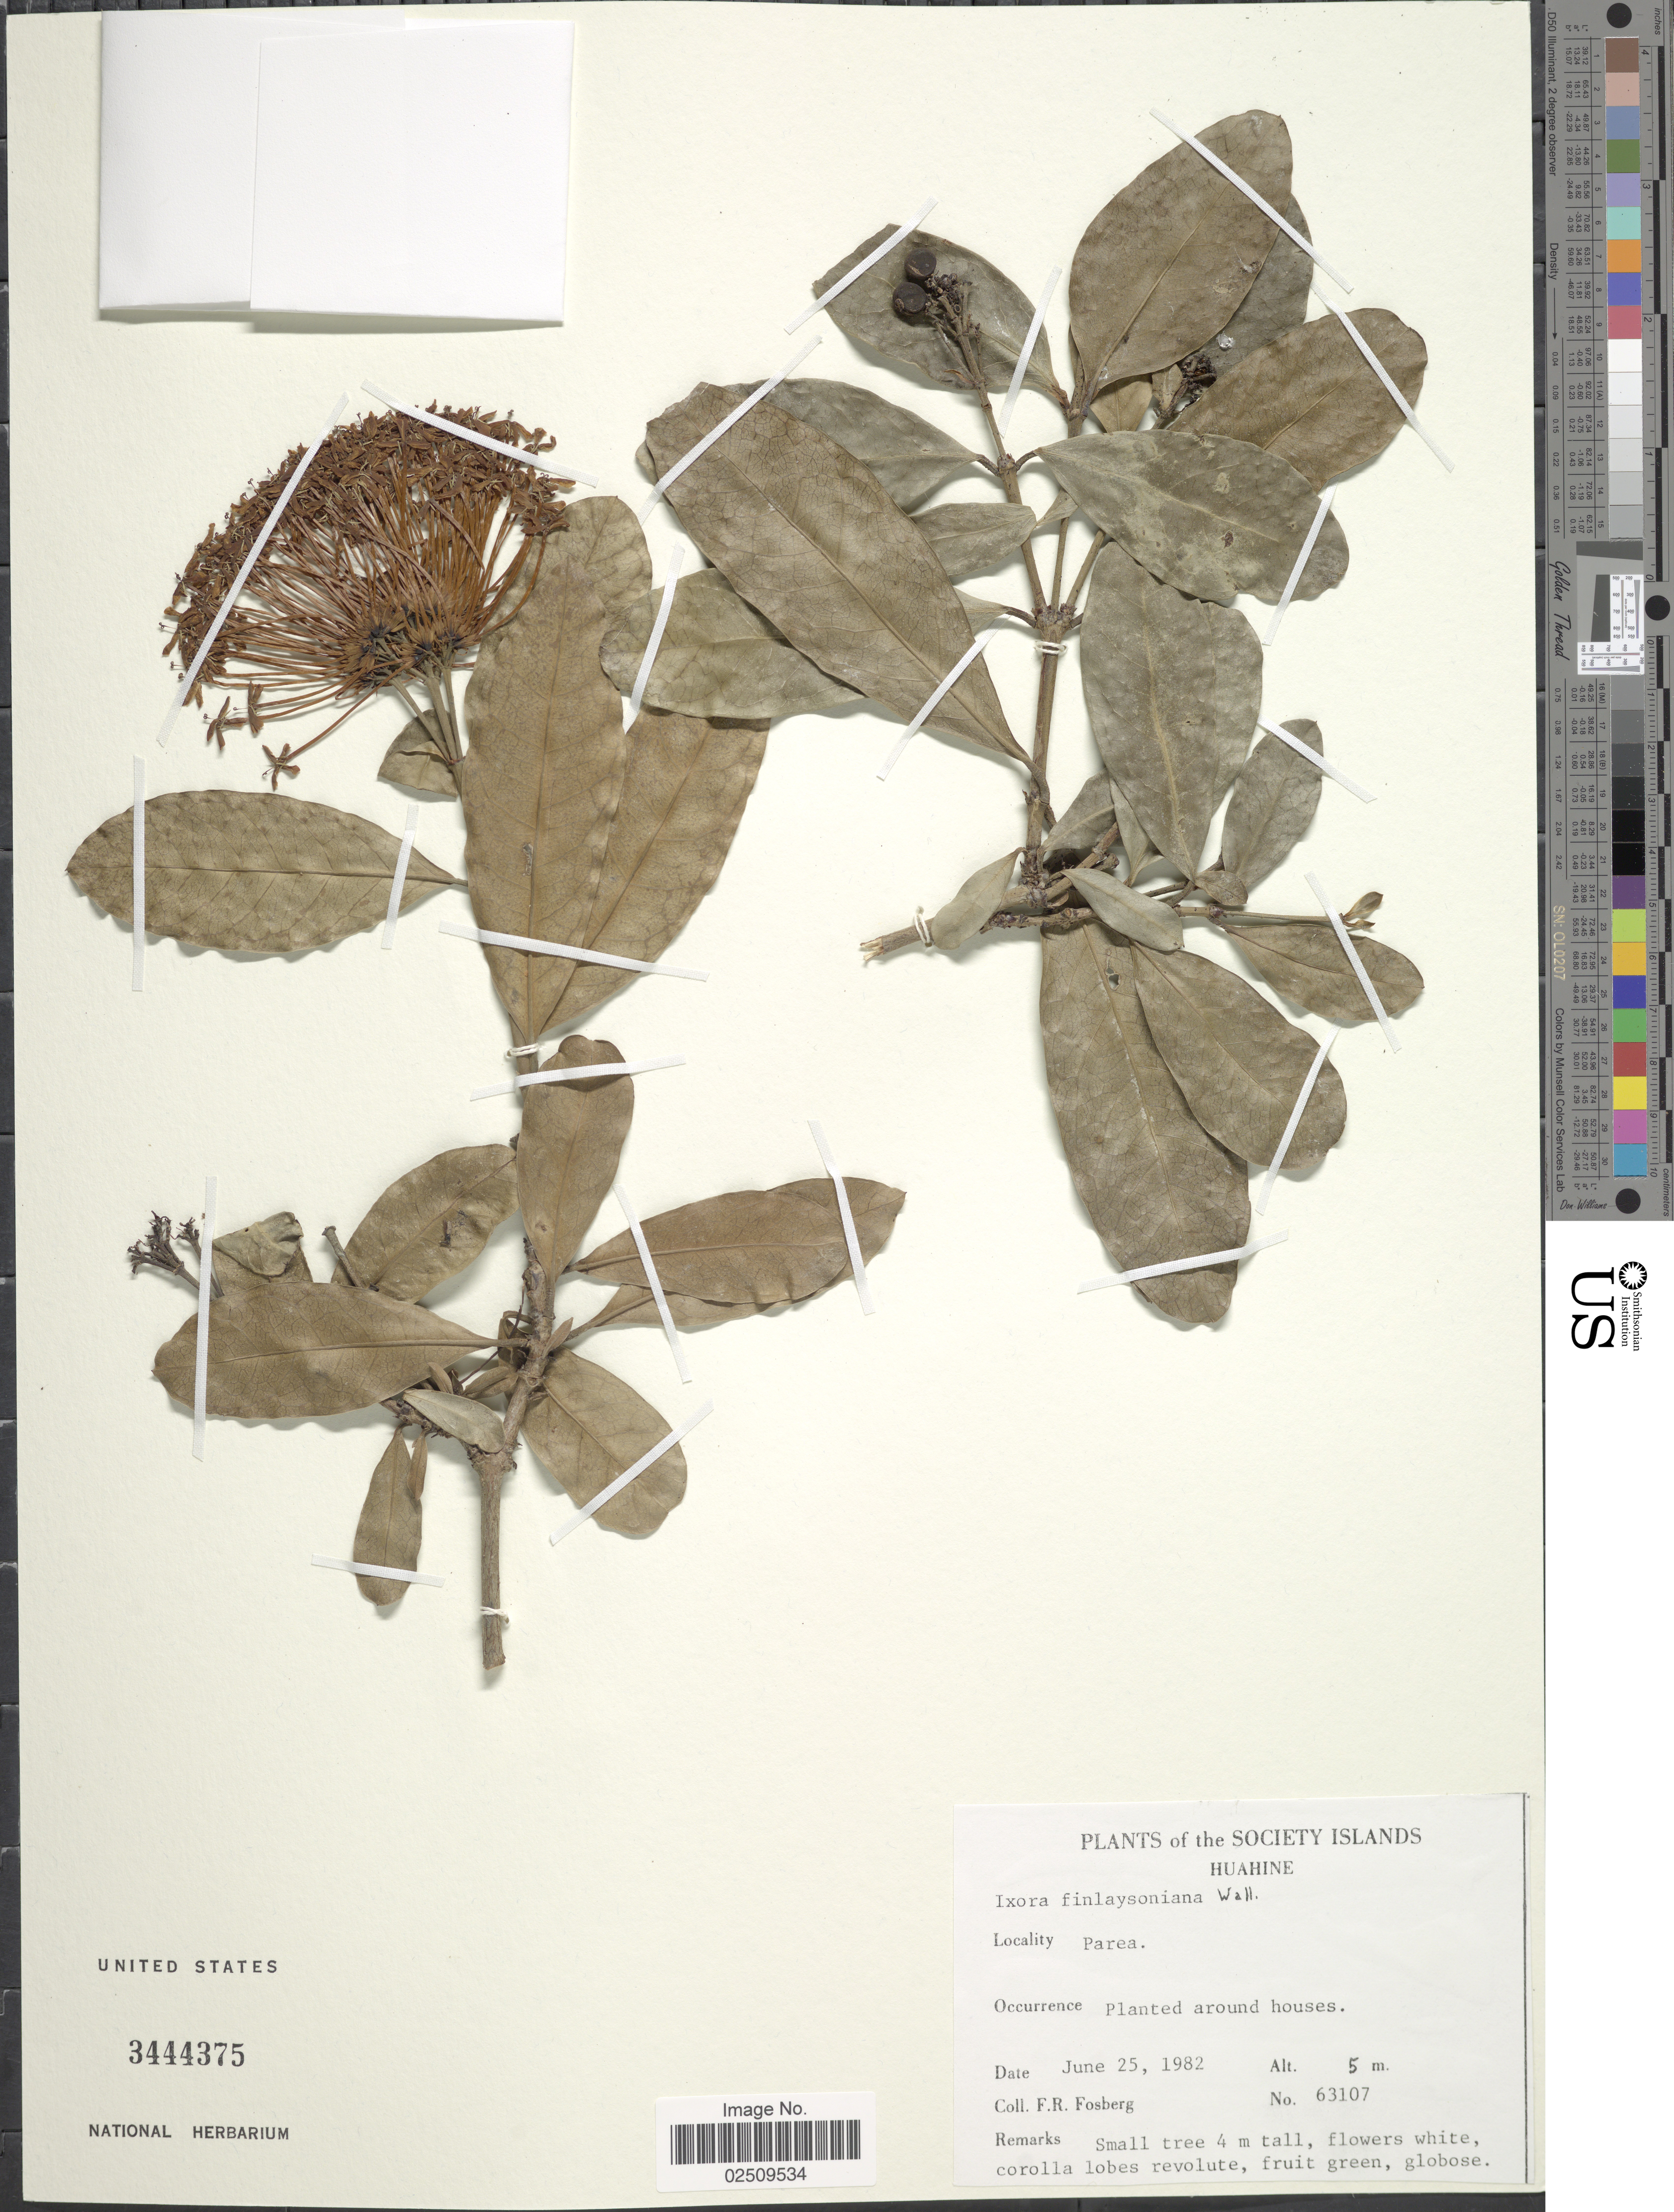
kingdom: Plantae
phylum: Tracheophyta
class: Magnoliopsida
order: Gentianales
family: Rubiaceae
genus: Ixora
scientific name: Ixora finlaysoniana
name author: Wall. ex G. Don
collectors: F. R. Fosberg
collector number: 63107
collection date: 1982-06-25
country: French Polynesia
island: Huahine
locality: The Society Islands, Huahine, Parea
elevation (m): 5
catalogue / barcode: US 3444375